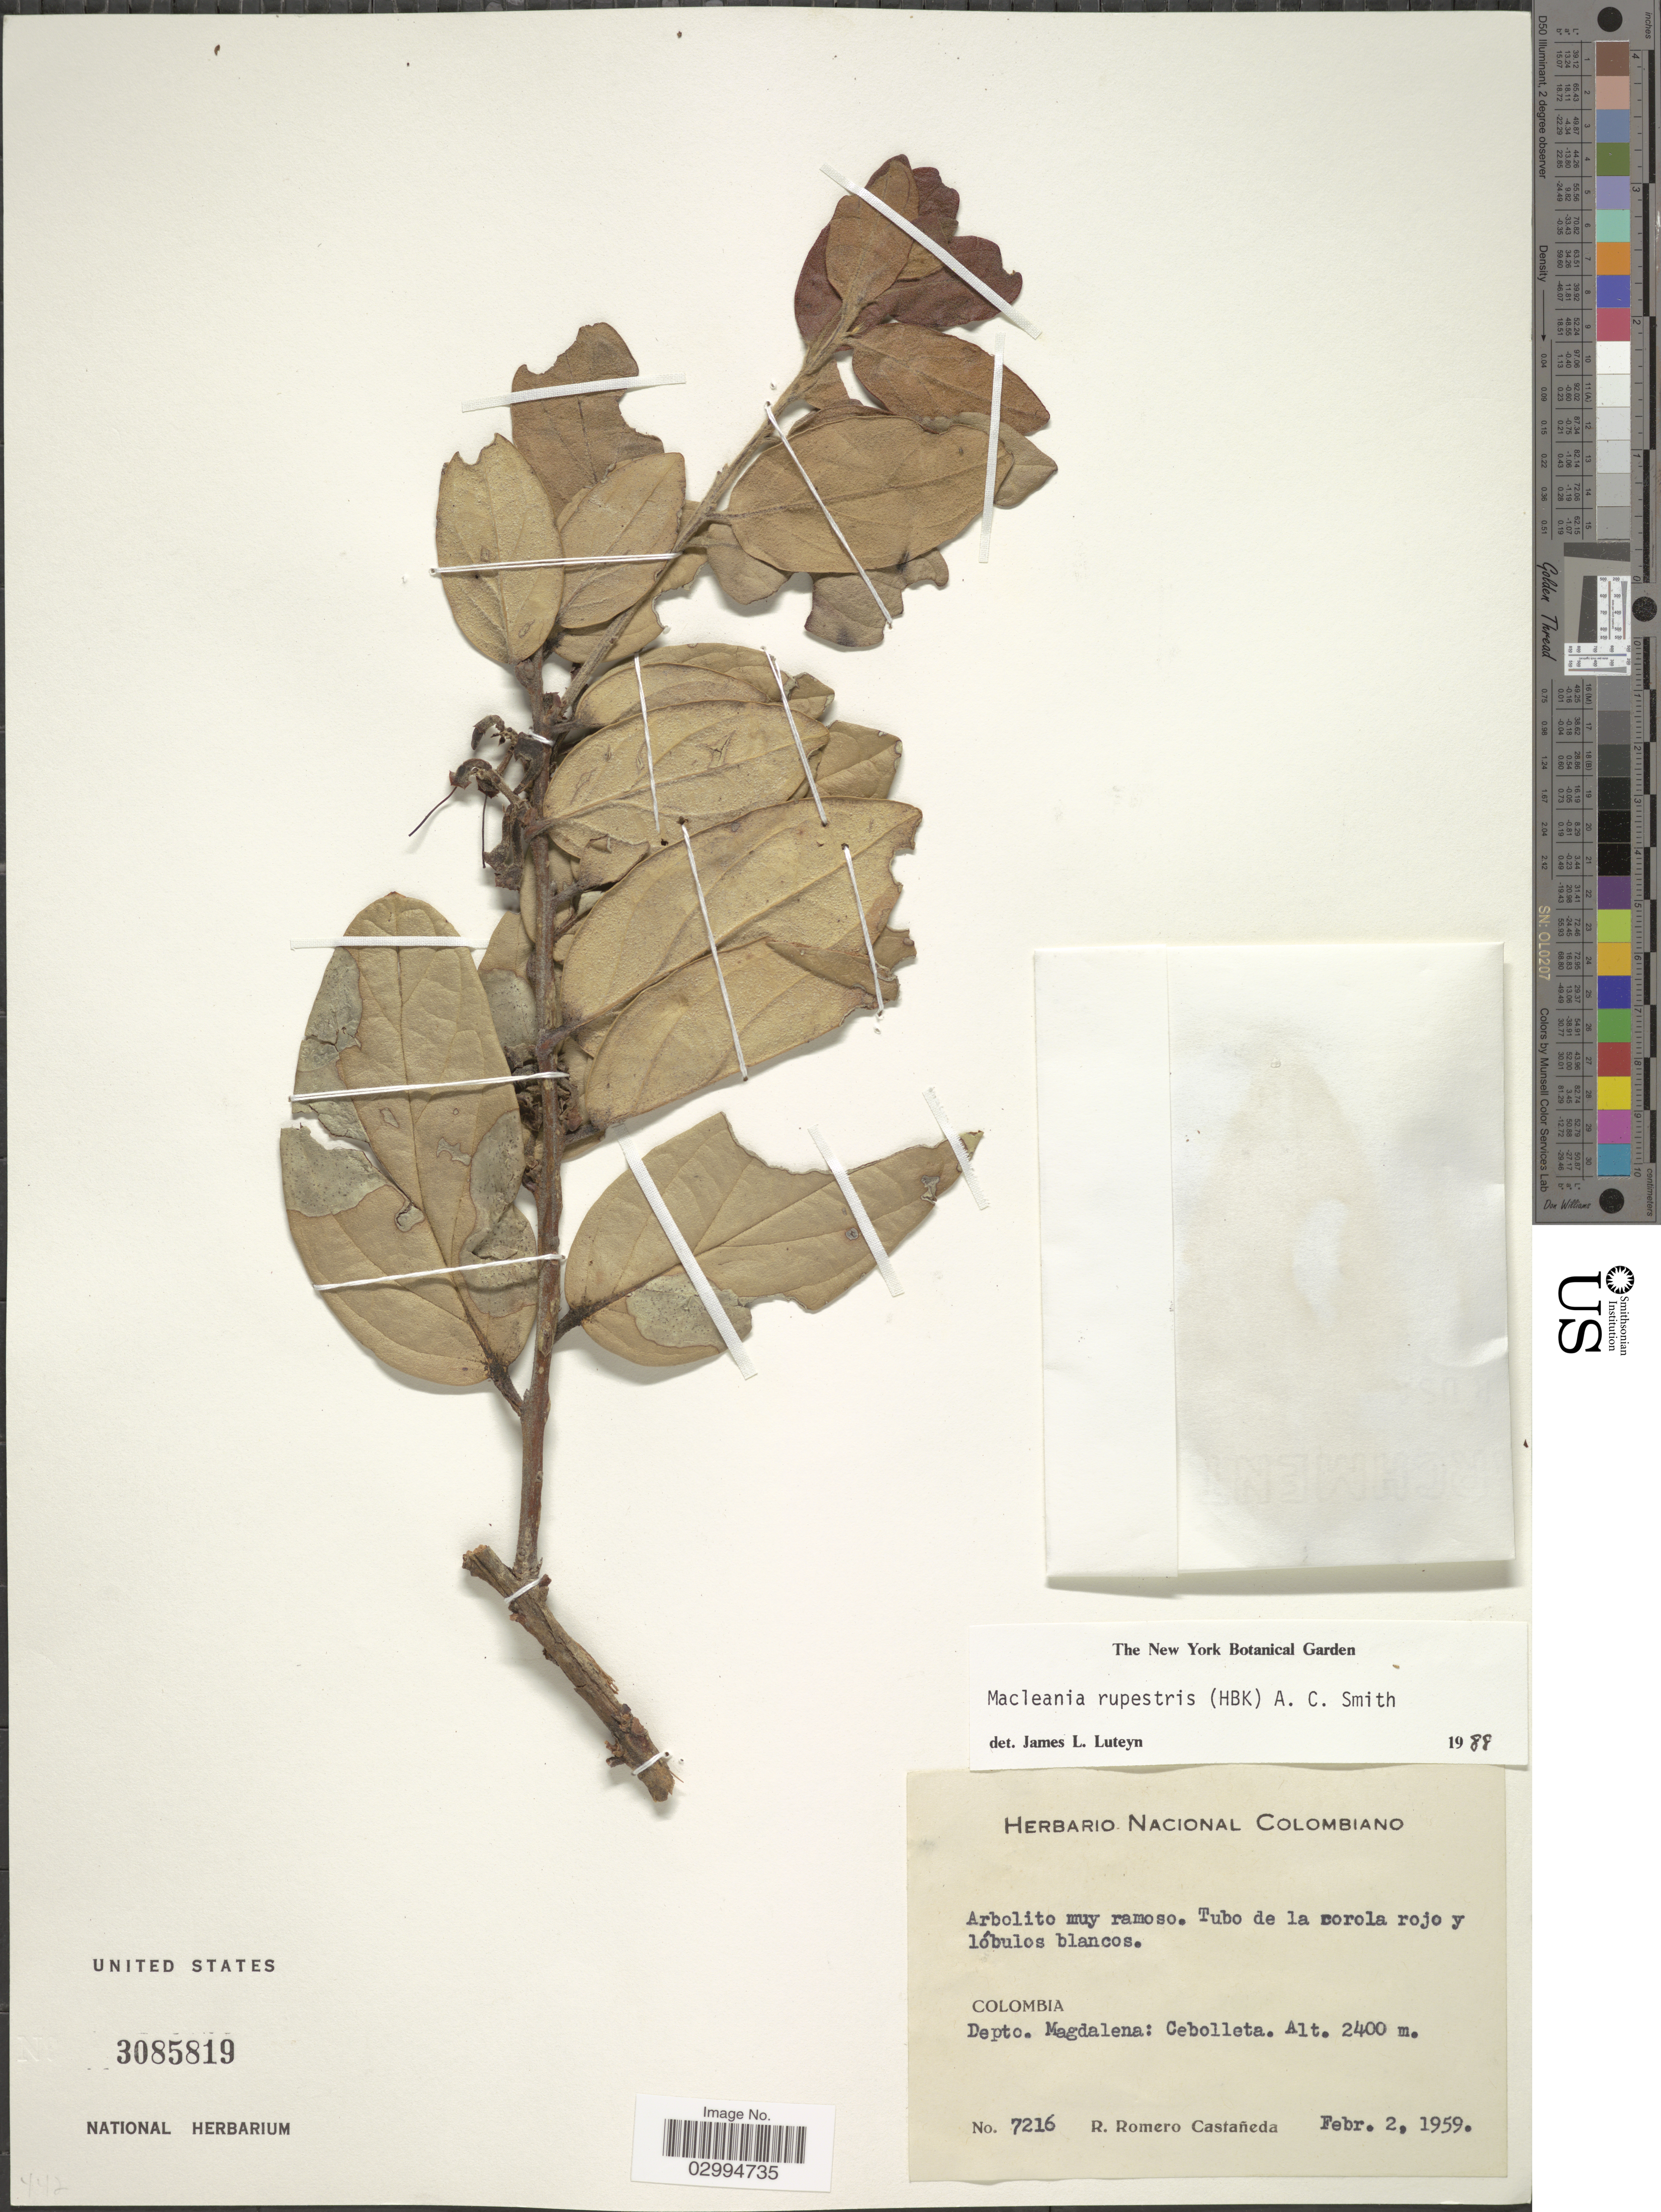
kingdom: Plantae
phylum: Tracheophyta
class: Magnoliopsida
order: Ericales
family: Ericaceae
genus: Macleania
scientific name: Macleania rupestris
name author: (Kunth) A.C. Sm.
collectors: R. Romero Castañeda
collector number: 7216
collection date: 1959-02-02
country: Colombia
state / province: Magdalena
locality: Depto. Magdalena: Cebolleta.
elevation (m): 2400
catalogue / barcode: US 3085819